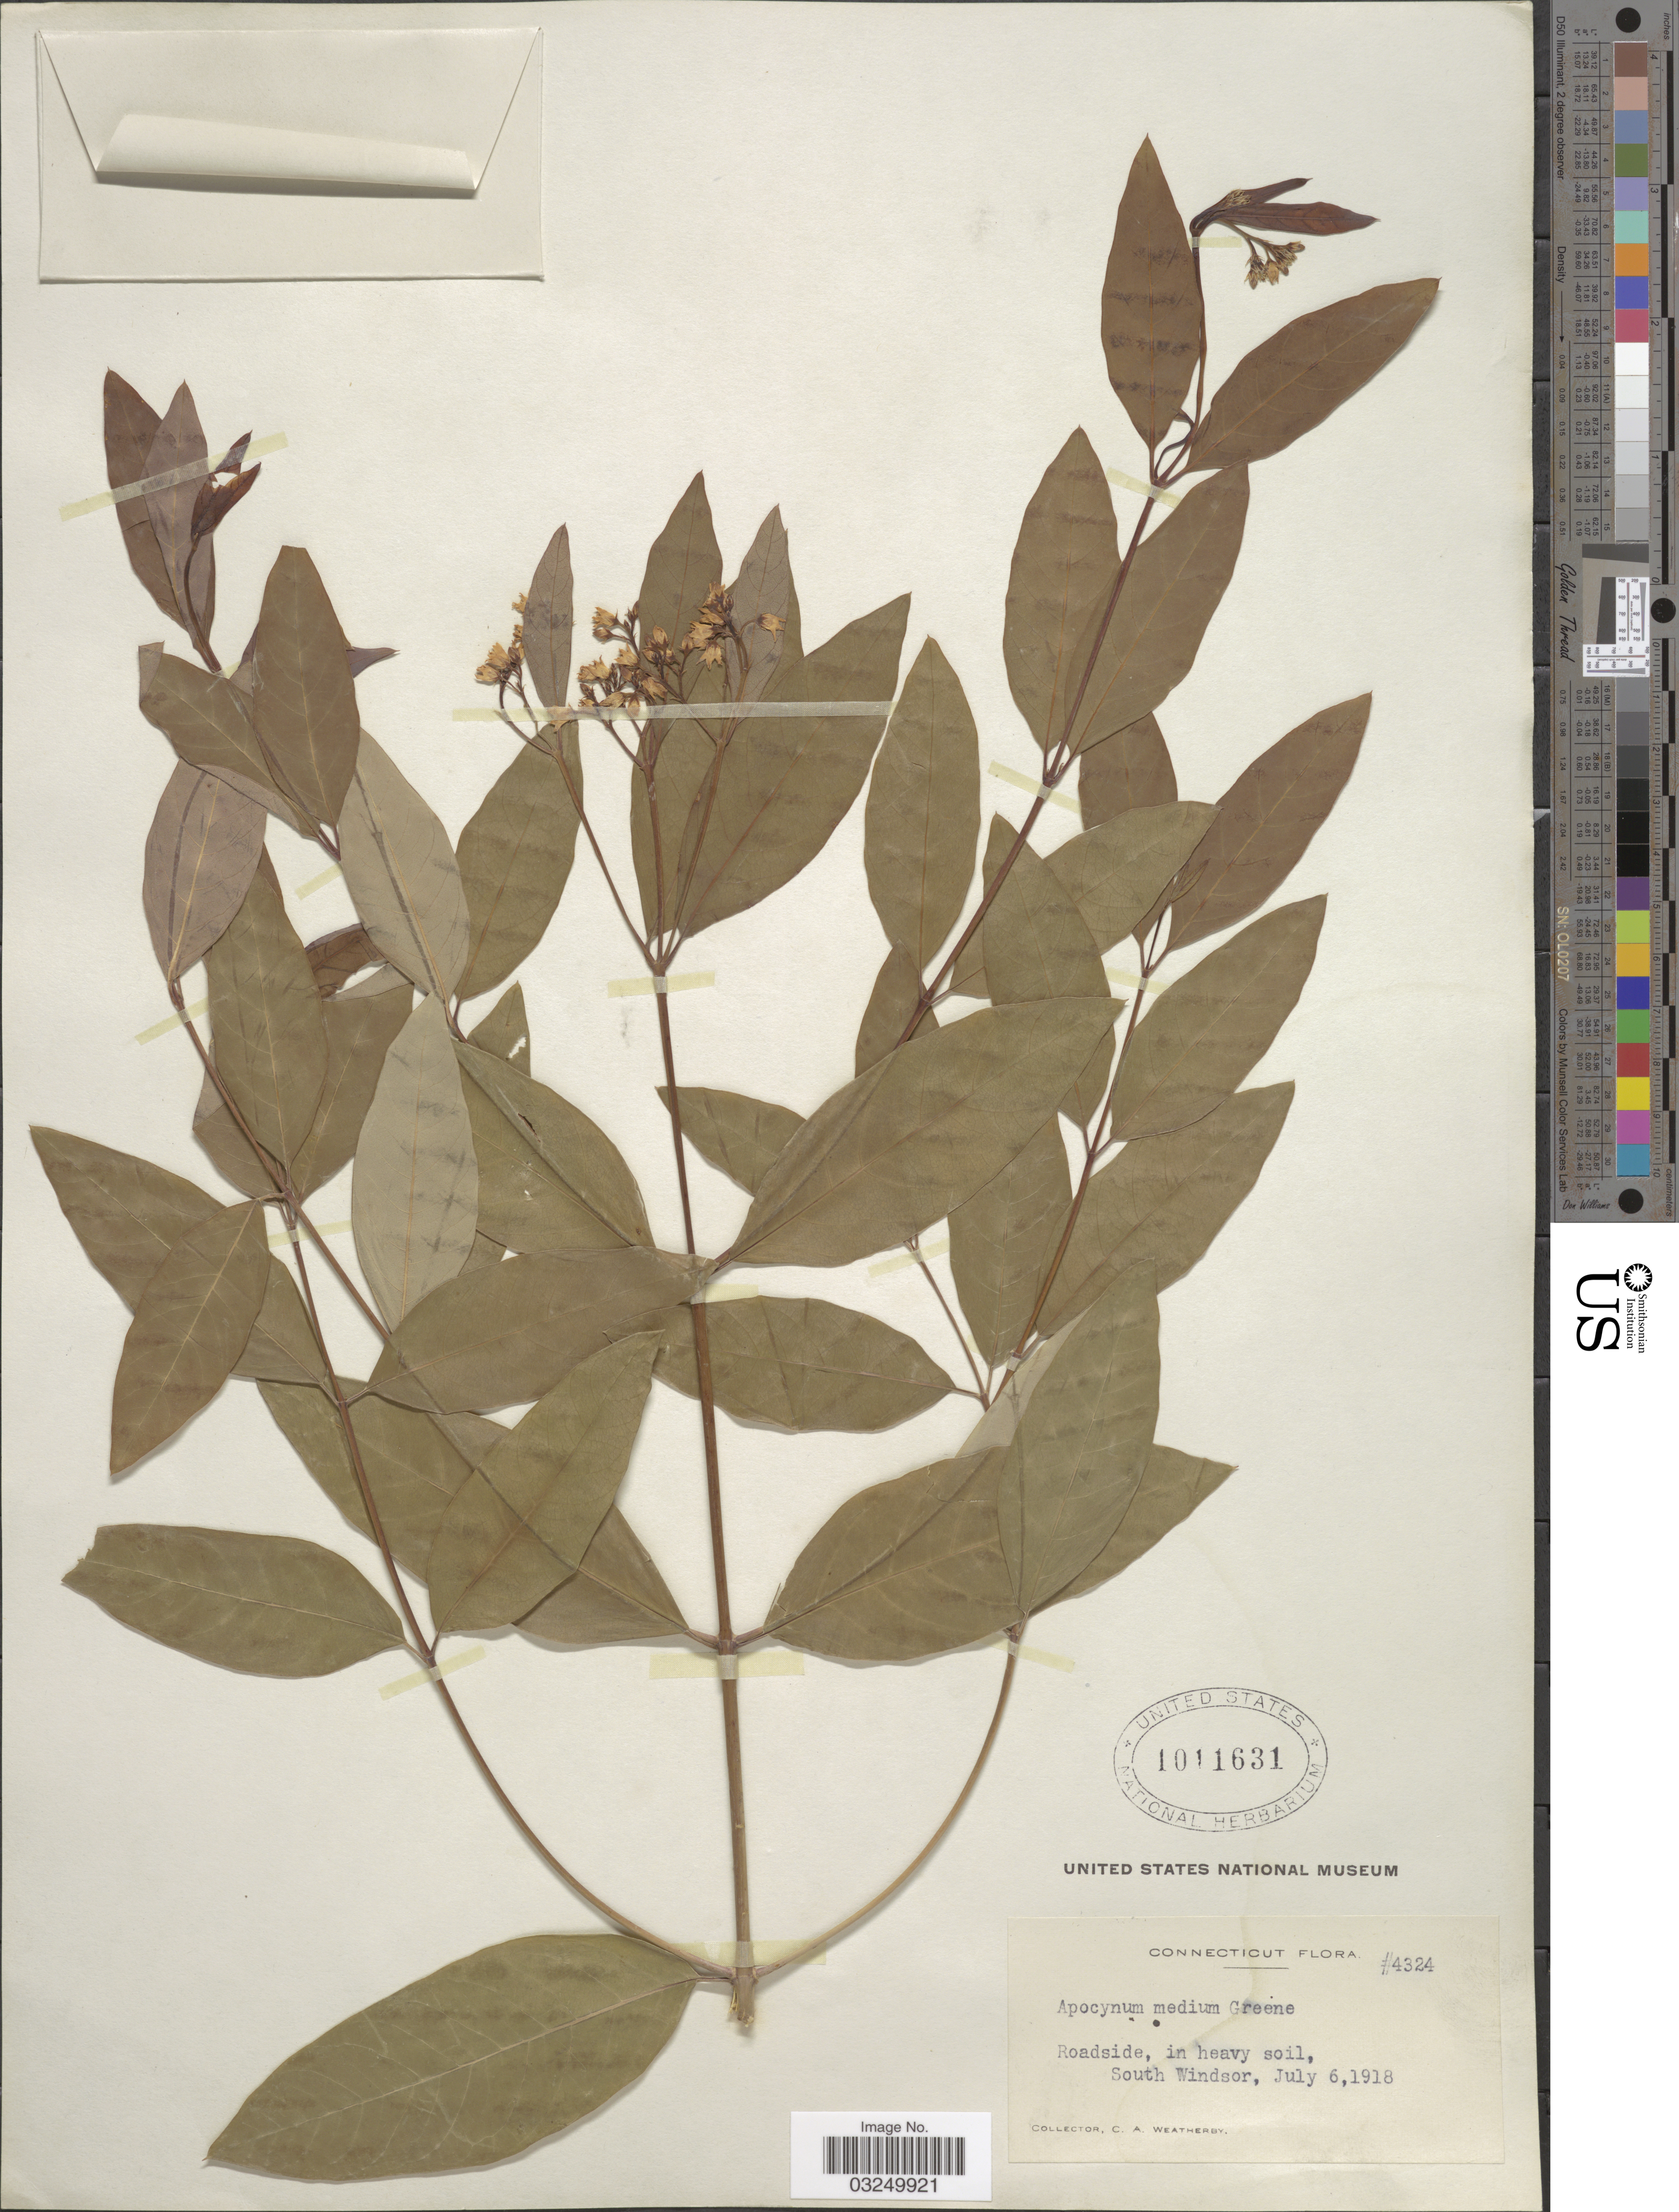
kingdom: Plantae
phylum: Tracheophyta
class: Magnoliopsida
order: Gentianales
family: Apocynaceae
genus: Apocynum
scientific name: Apocynum medium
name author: Greene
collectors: C. A. Weatherby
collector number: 4324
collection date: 1918-07-06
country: United States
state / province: Connecticut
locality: Roadside, South Windsor.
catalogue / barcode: US 1011631